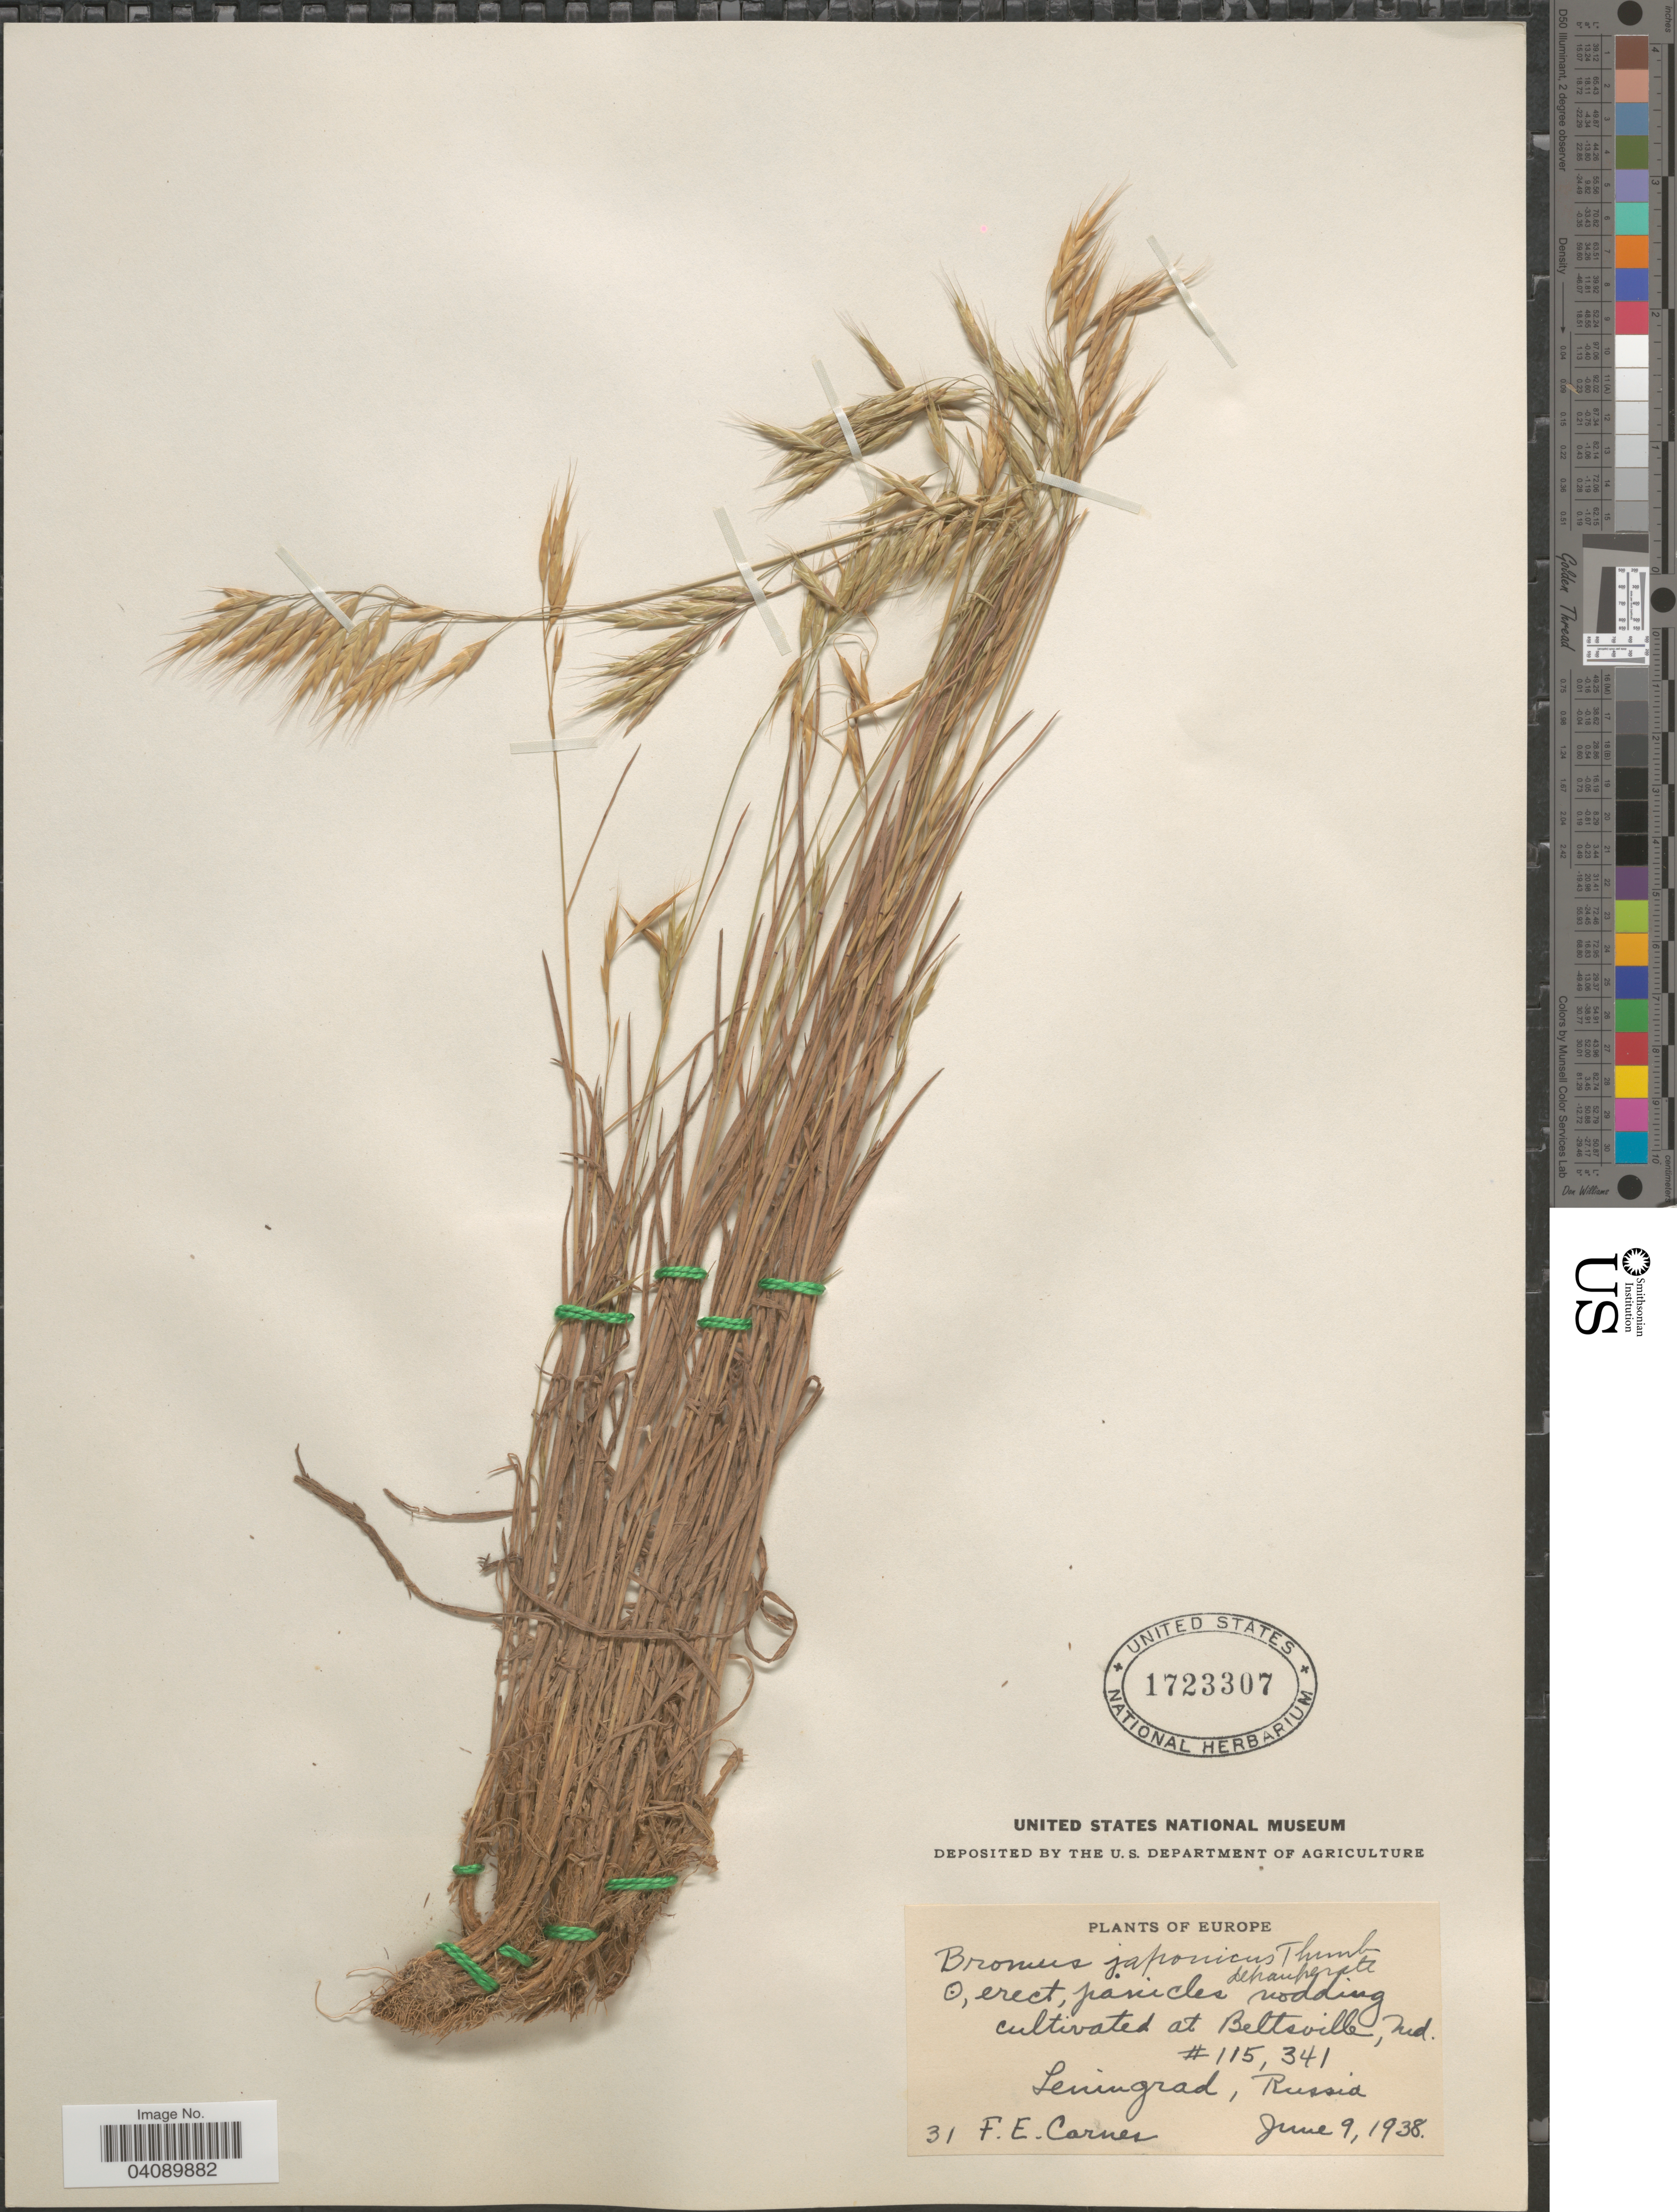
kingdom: Plantae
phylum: Tracheophyta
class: Liliopsida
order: Poales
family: Poaceae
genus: Bromus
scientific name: Bromus japonicus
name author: Houtt.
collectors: F. Carnes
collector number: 31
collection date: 1938-06-09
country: United States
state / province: Maryland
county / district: Prince George's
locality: Cultivated at Beltsville.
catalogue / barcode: US 1723307